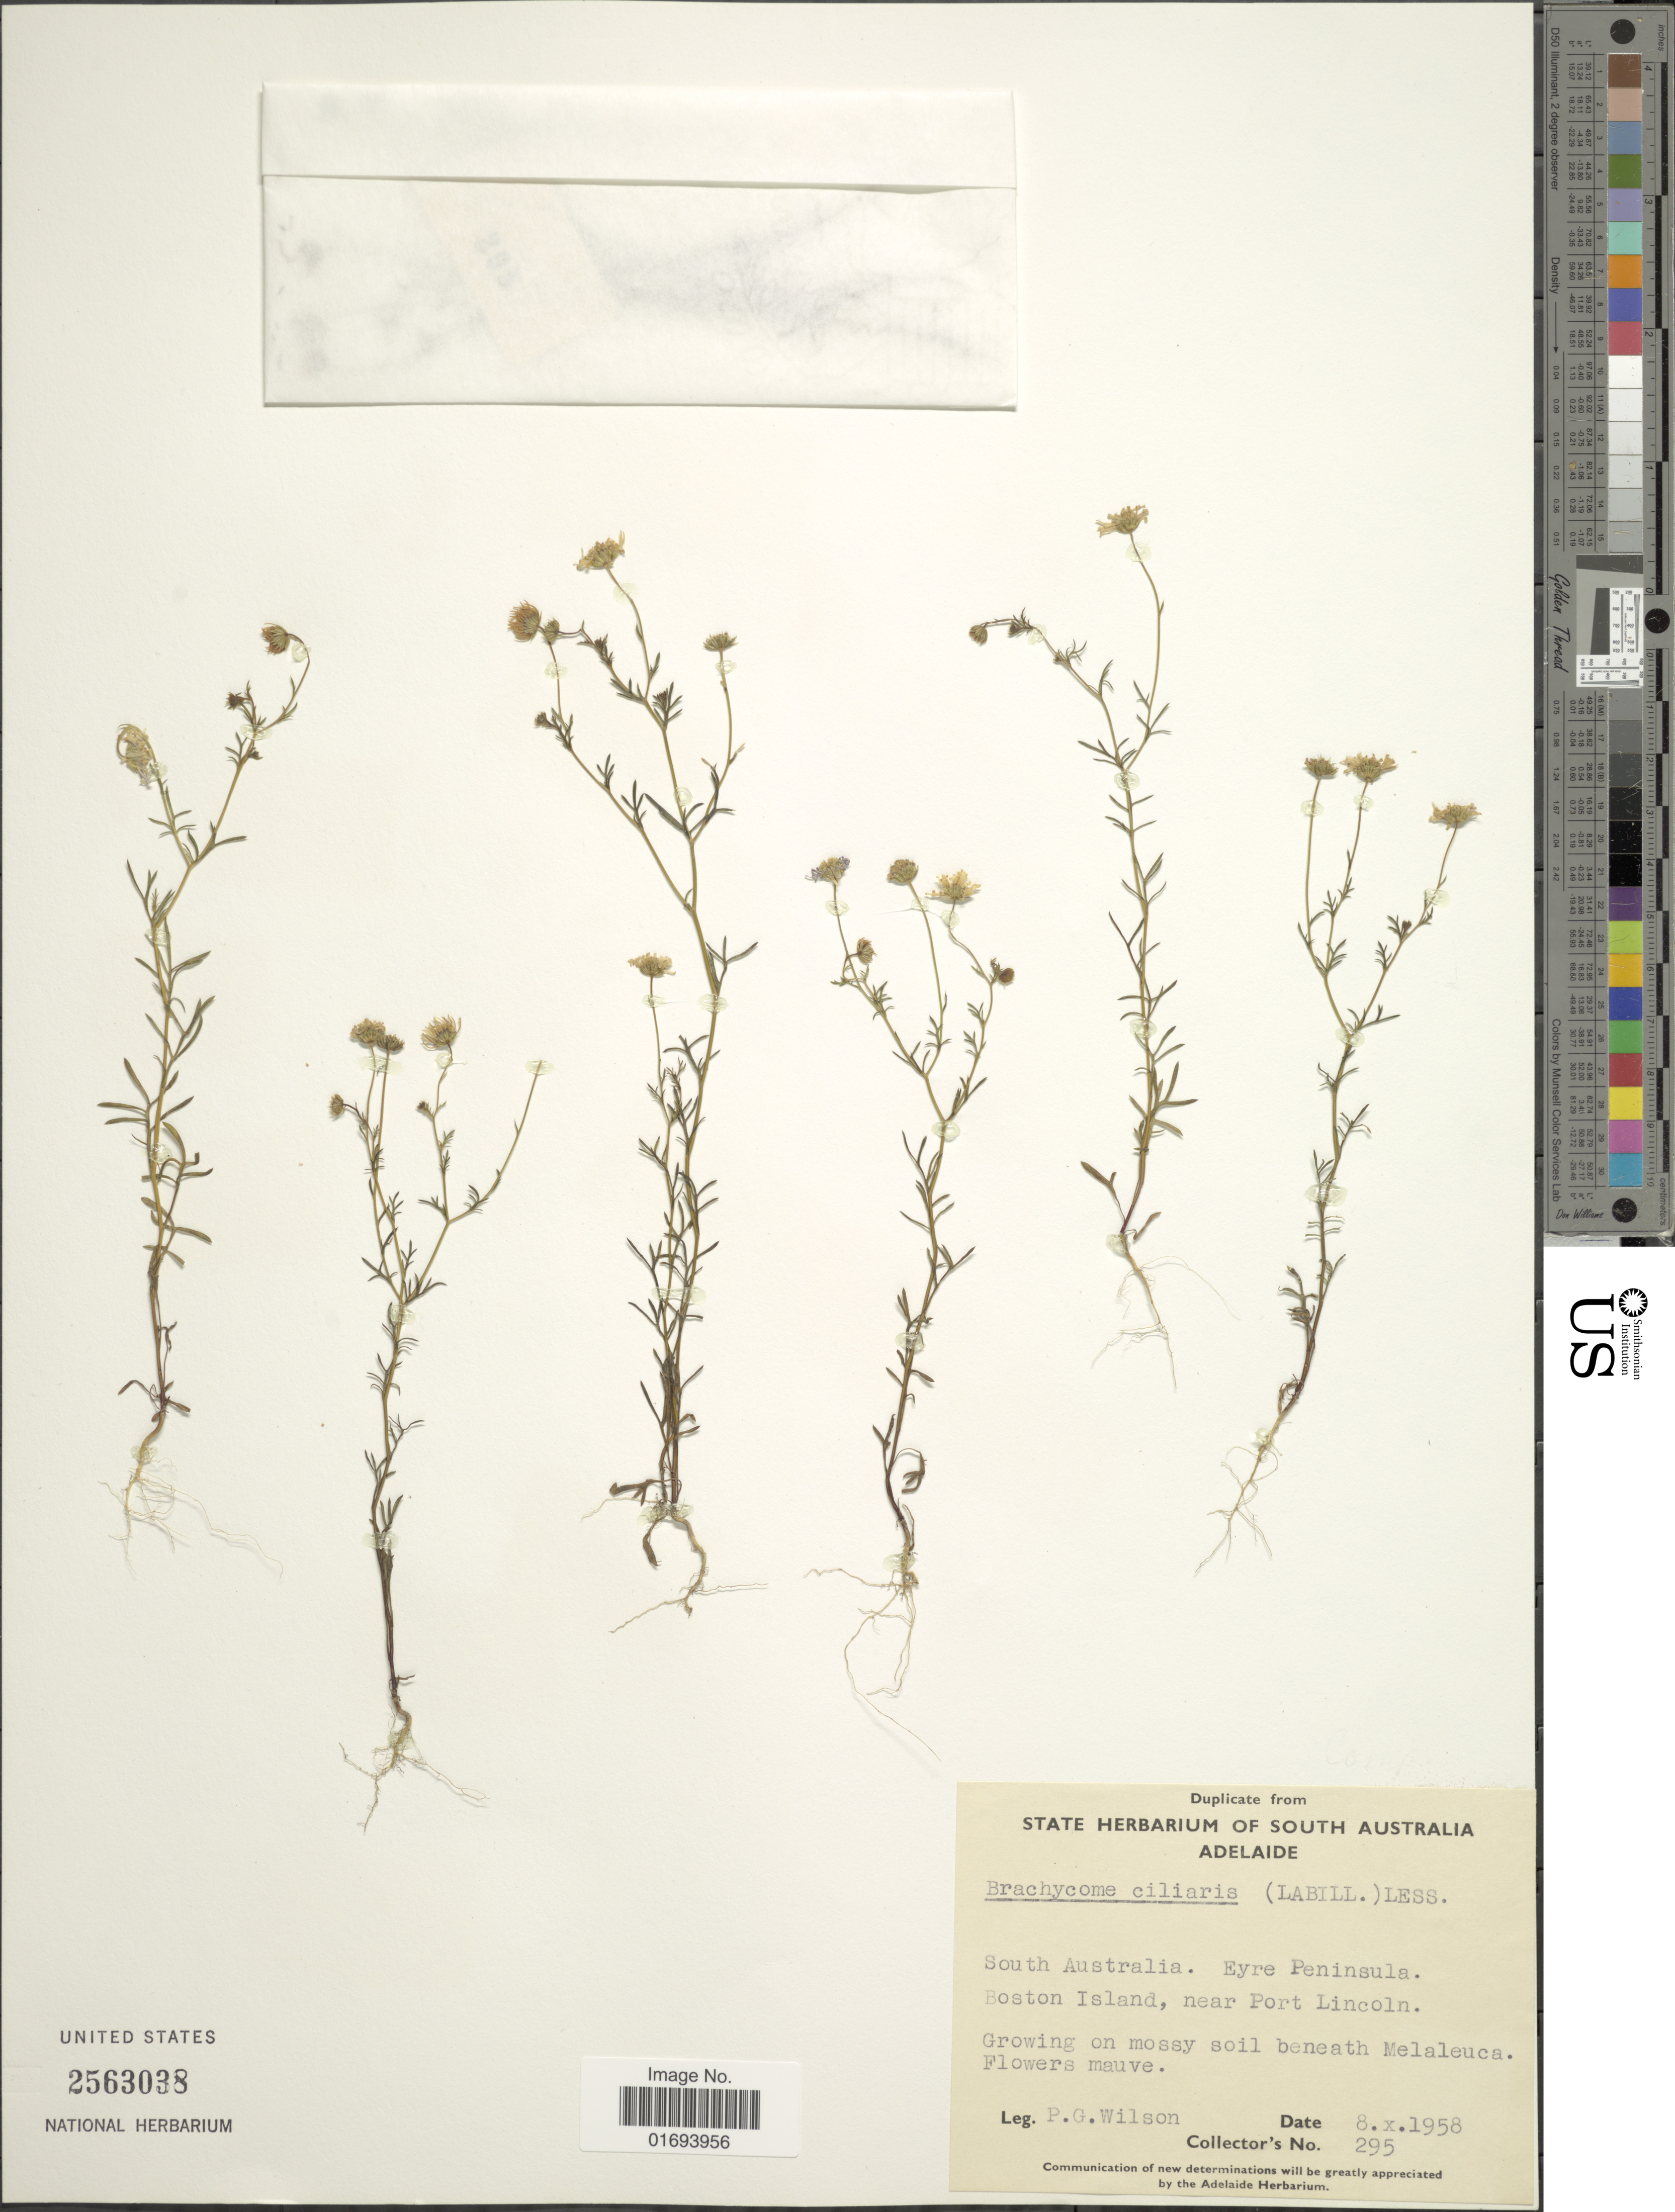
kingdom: Plantae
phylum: Tracheophyta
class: Magnoliopsida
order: Asterales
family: Asteraceae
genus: Brachyscome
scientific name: Brachyscome ciliaris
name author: Less.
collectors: P. Wilowilson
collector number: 295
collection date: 1958-10-08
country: Australia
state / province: South Australia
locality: South Australia. Eyre Peninsula. Boston Island, near Port Lincoln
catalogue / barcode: US 2563038